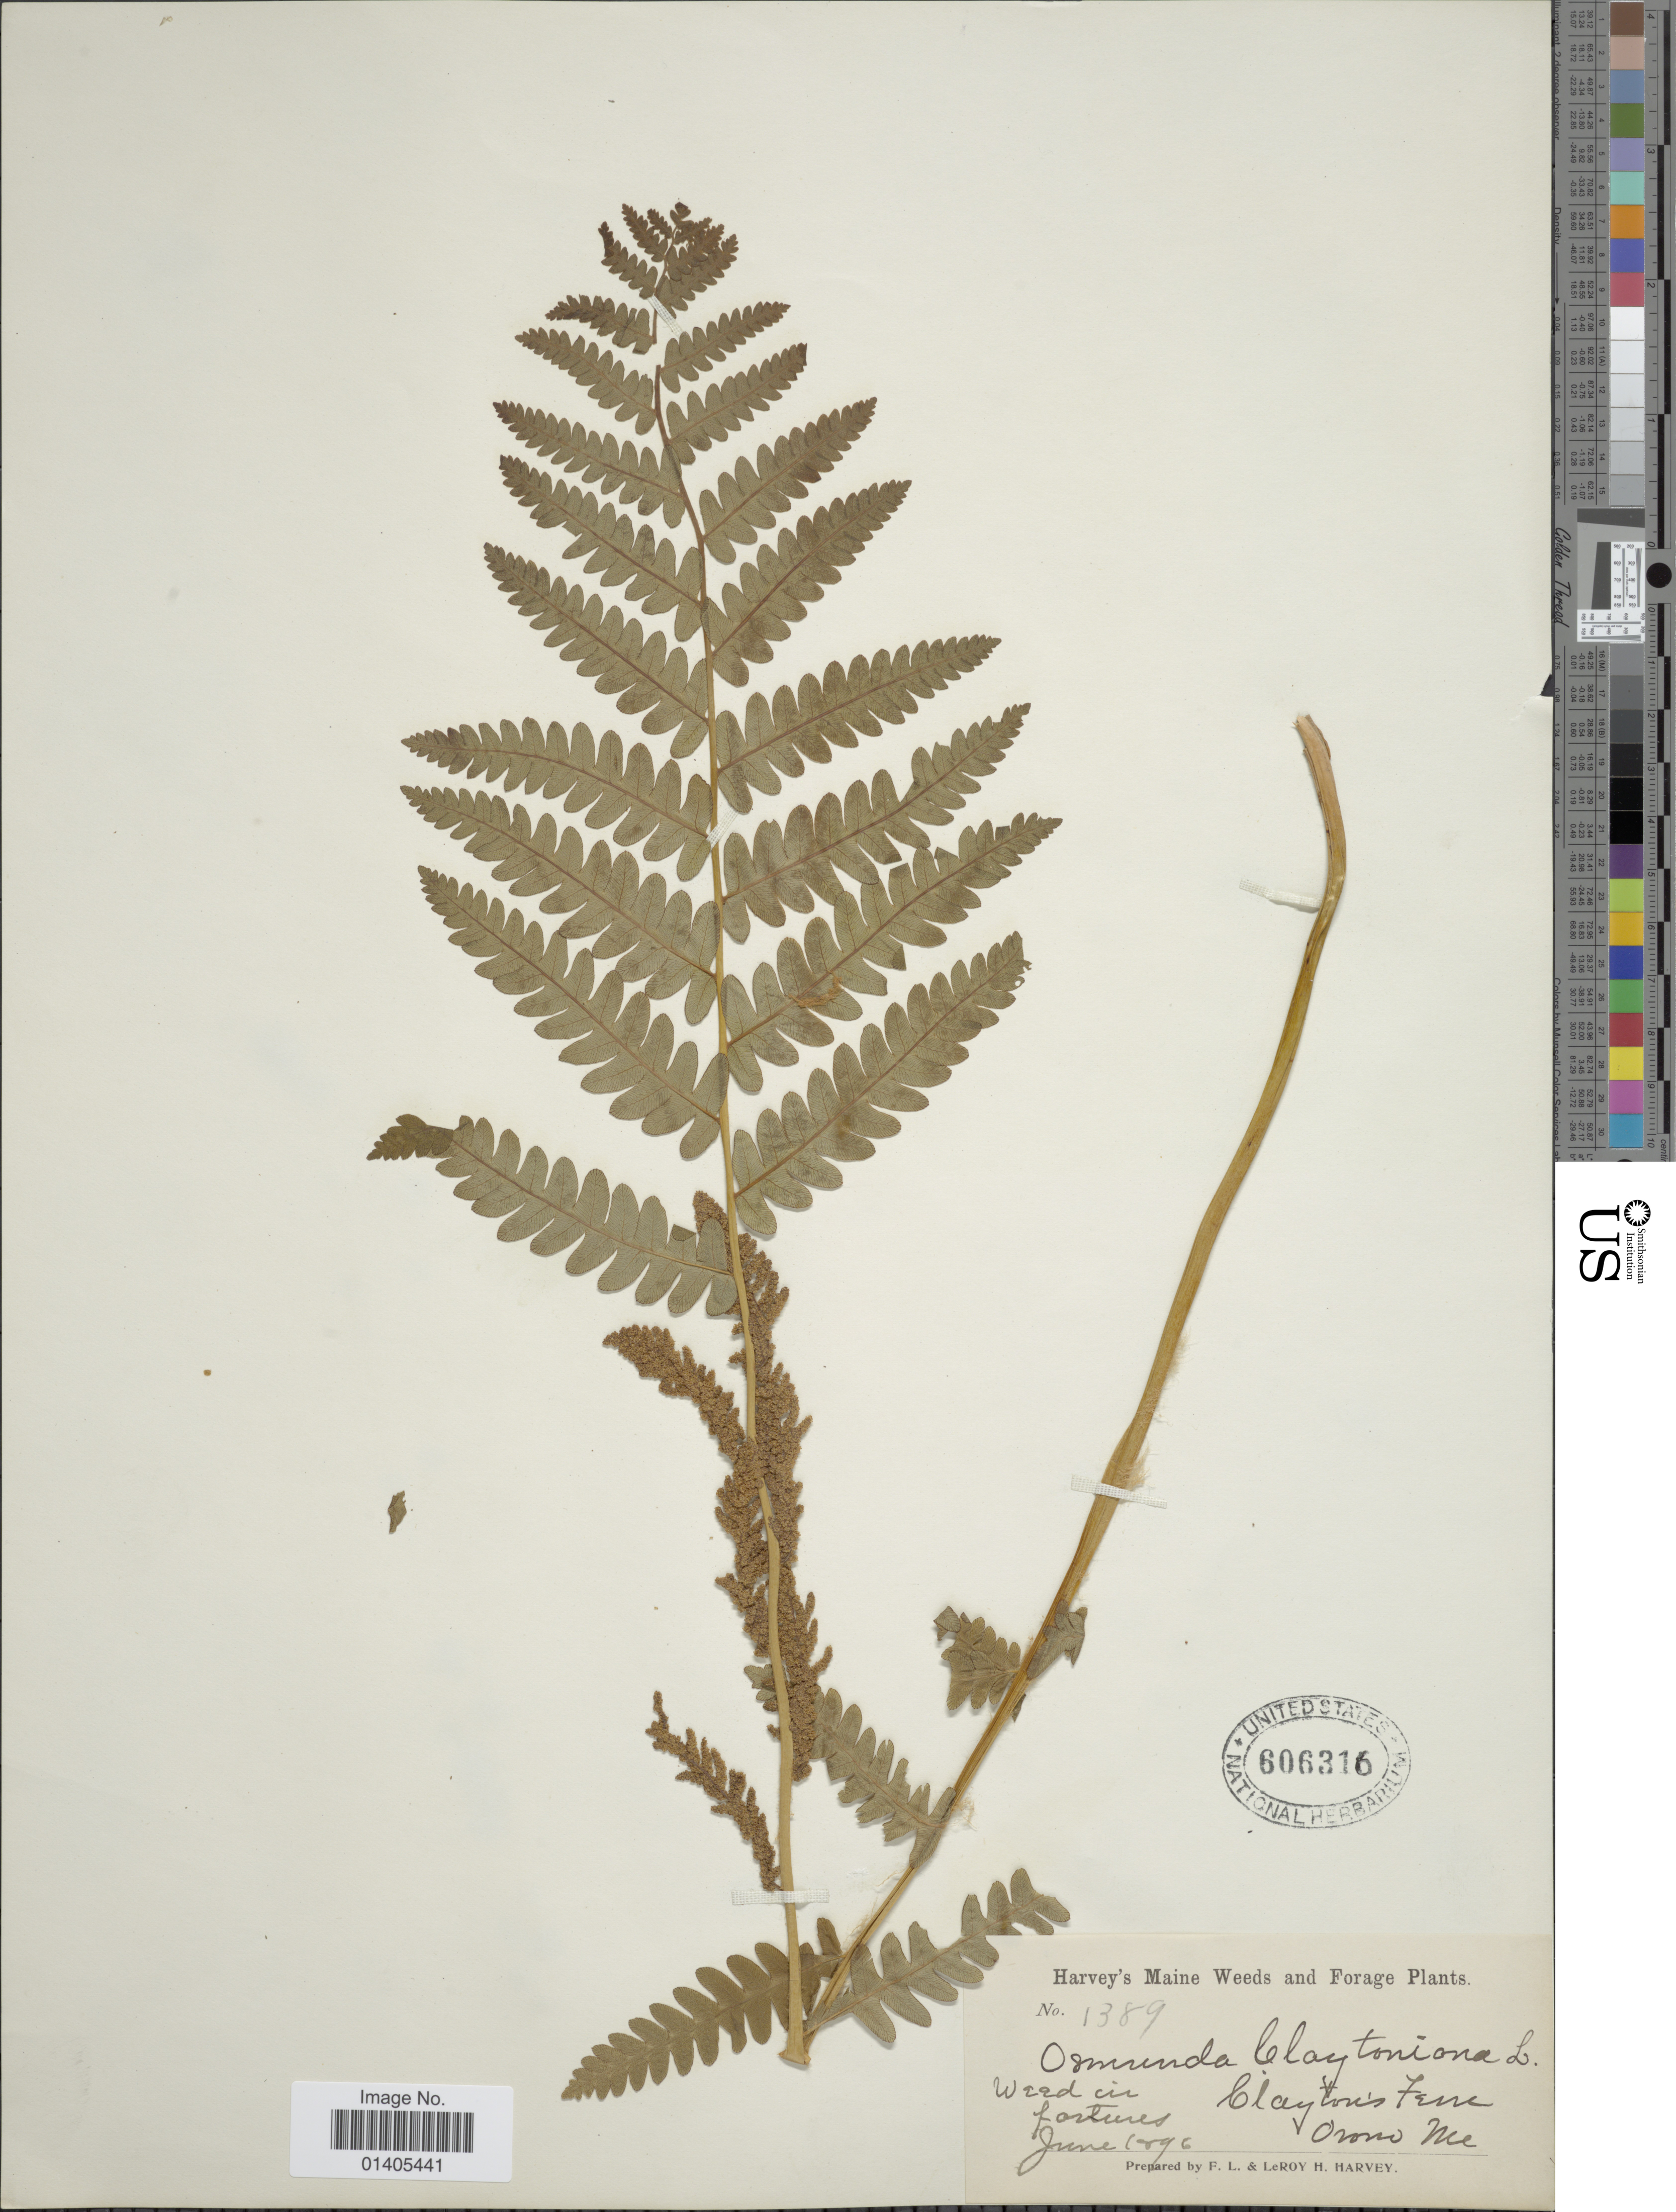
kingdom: Plantae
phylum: Tracheophyta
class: Polypodiopsida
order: Osmundales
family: Osmundaceae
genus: Osmunda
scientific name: Osmunda claytoniana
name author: (L.) Tagawa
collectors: F. L. Harvey & L. H. Harvey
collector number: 1389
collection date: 1896-06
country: United States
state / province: Maine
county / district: Penobscot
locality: Clayton's Fene, Orono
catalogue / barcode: US 606316